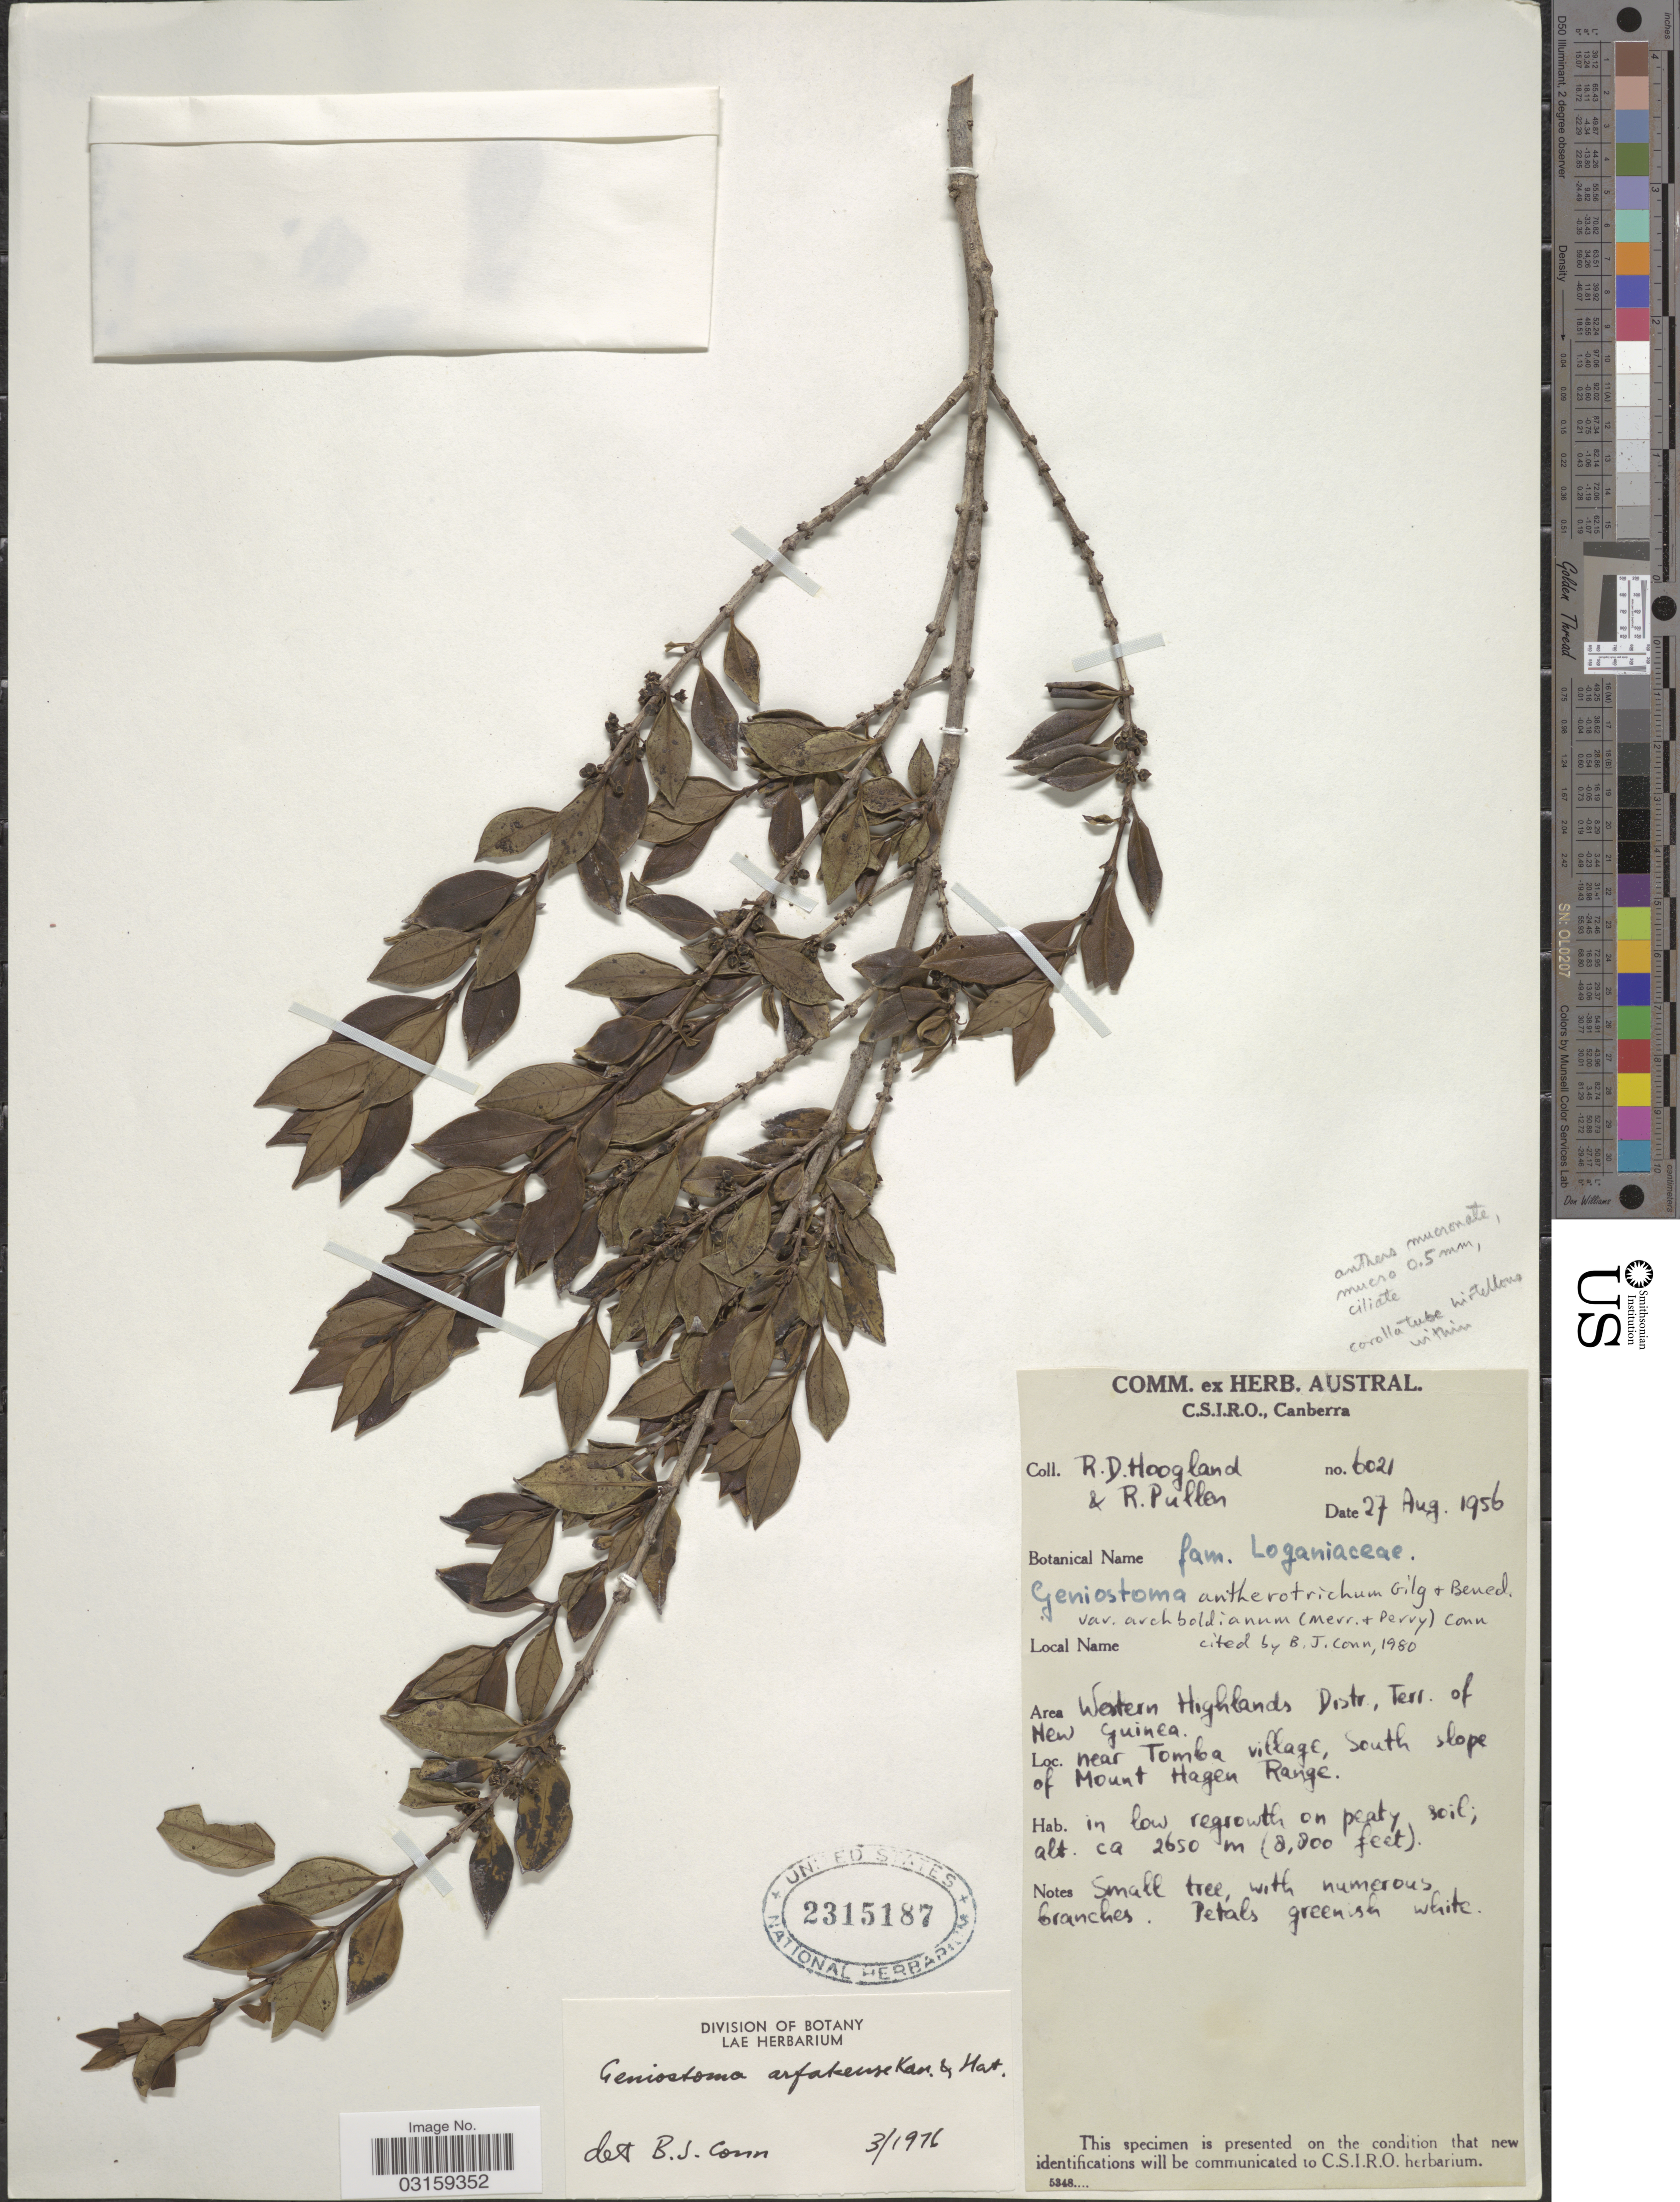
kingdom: Plantae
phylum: Tracheophyta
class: Magnoliopsida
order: Gentianales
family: Loganiaceae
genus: Geniostoma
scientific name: Geniostoma antherotrichum var. archboldianum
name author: (Merr. & L.M. Perry) B.J. Conn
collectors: R. D. Hoogland & R. Pullen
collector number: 6021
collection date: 1956-08-27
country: Papua New Guinea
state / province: Western Highlands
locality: Area Western Highlands Distr., Distr. Terr. of New Guinea. Near Tomba village, South slope of Mount Hagen Range.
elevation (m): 2650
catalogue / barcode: US 2315187